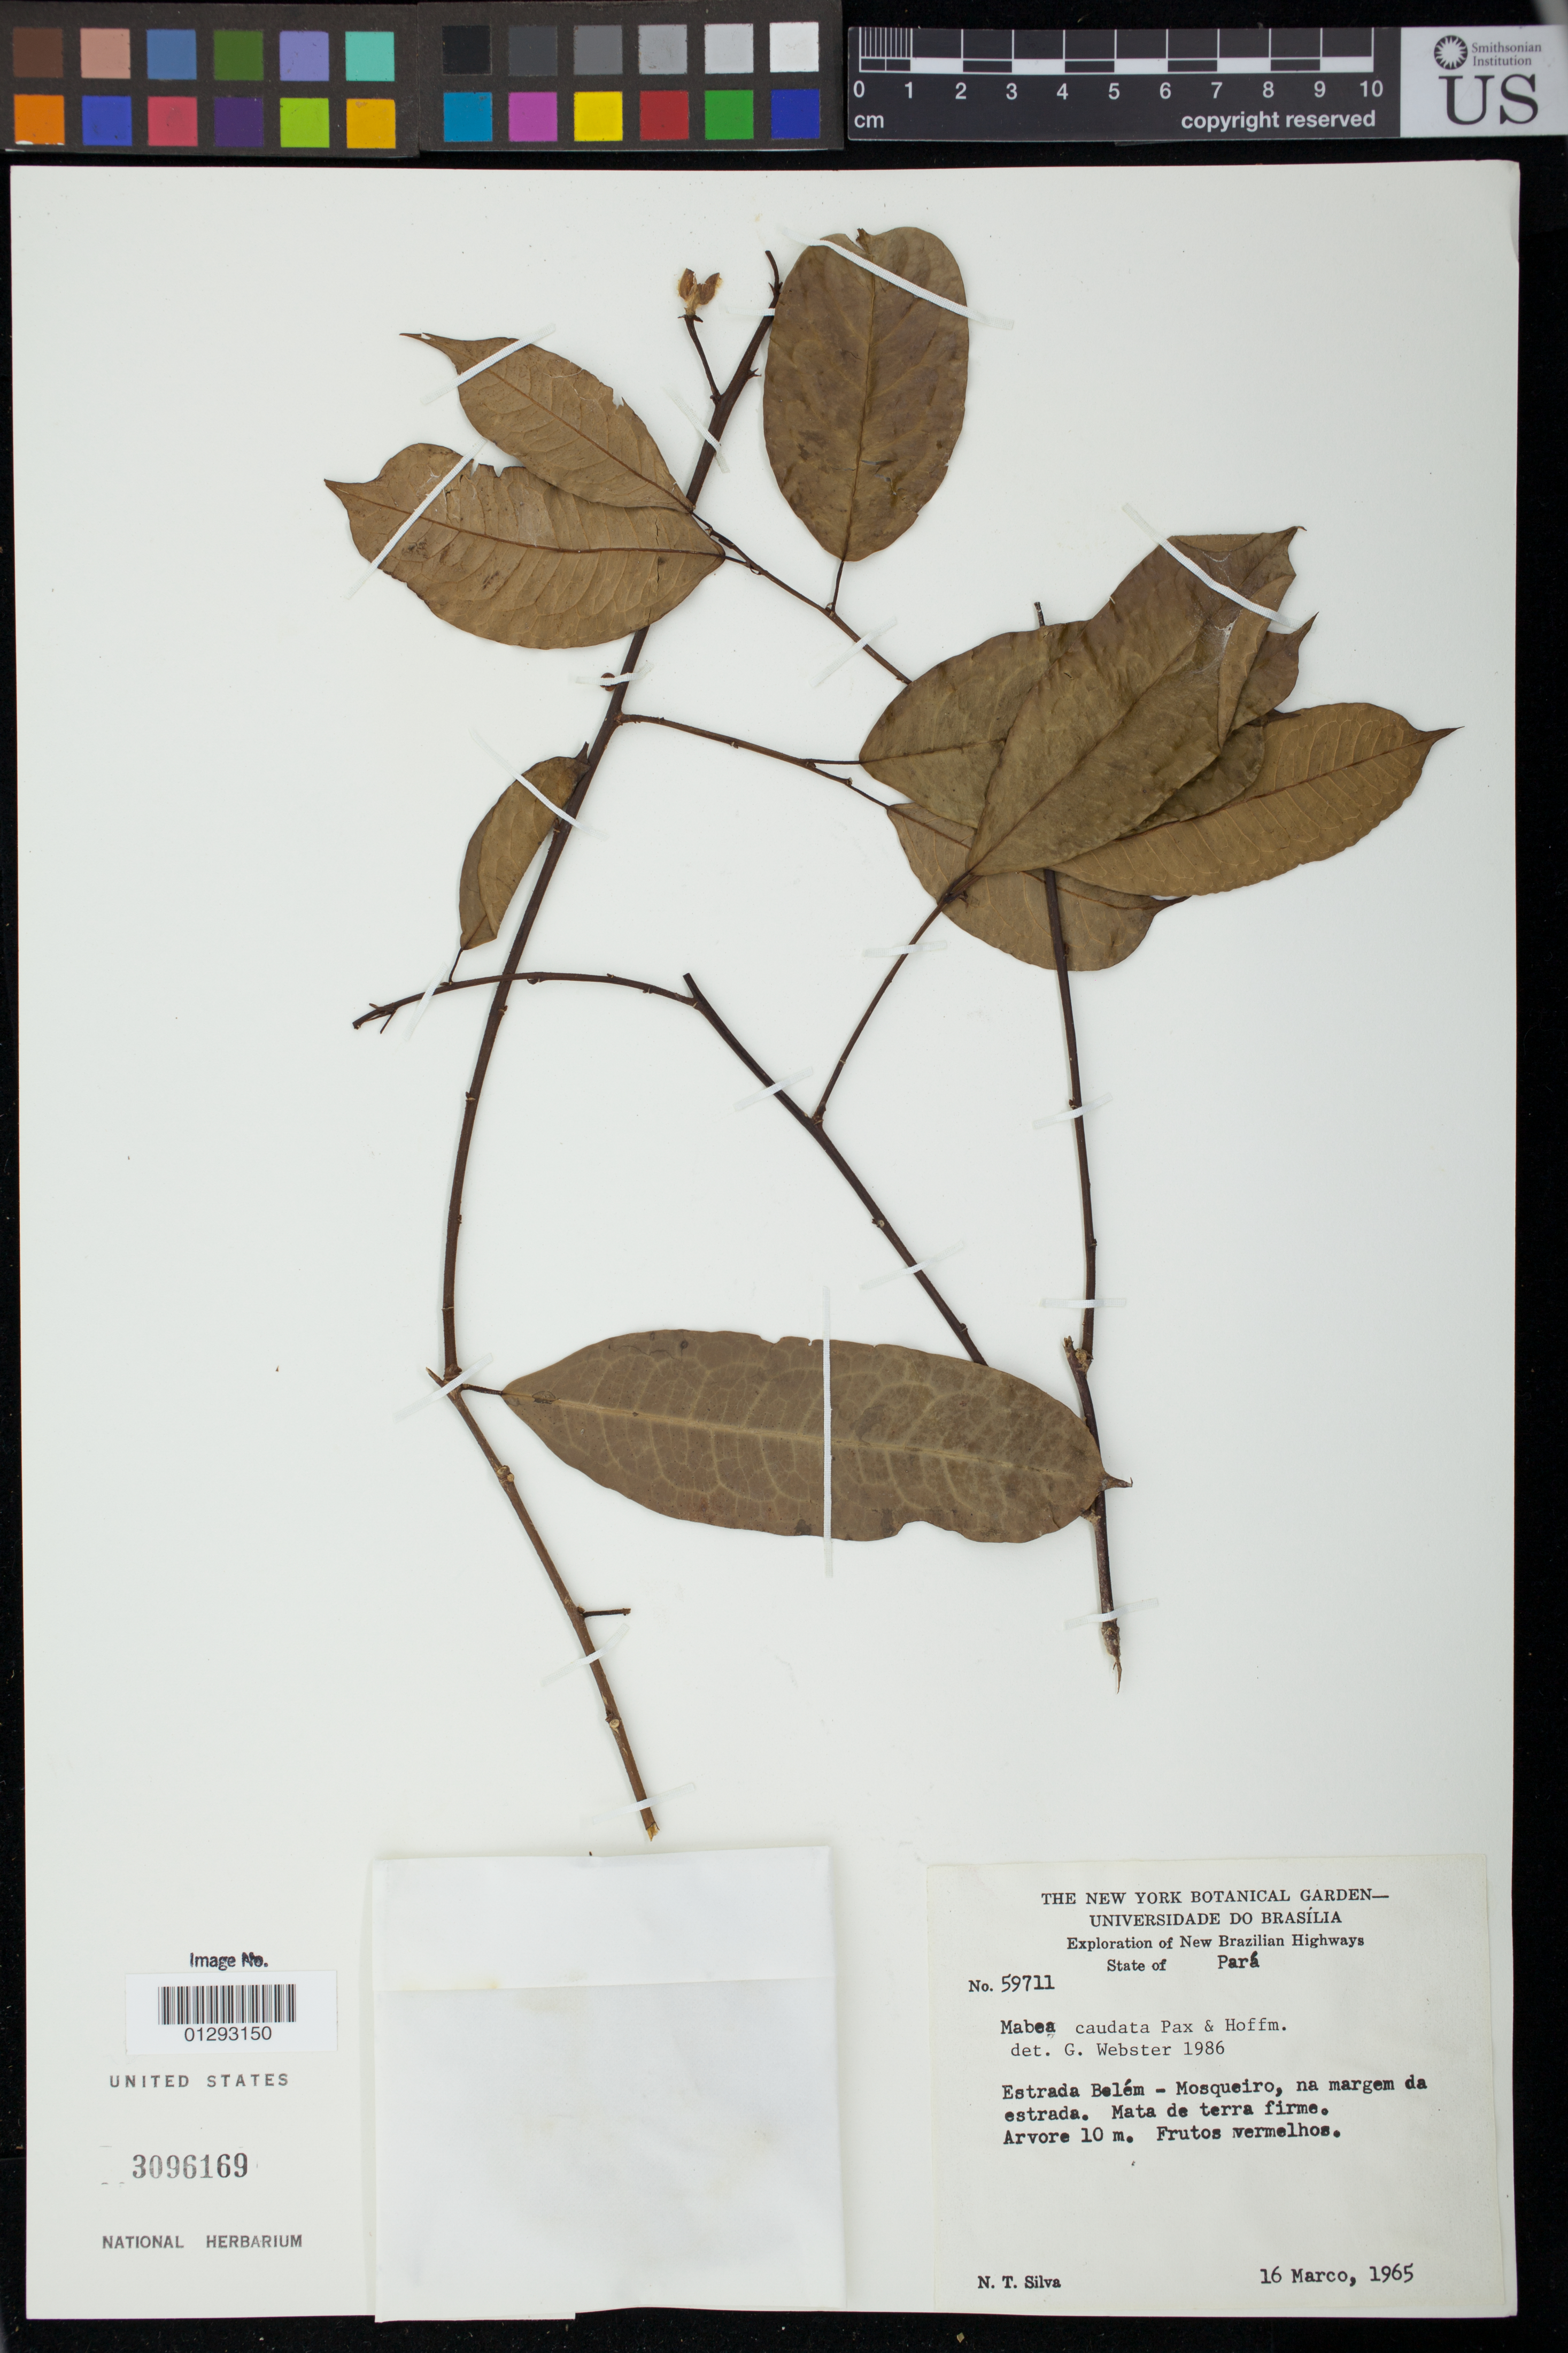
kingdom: Plantae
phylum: Tracheophyta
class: Magnoliopsida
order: Malpighiales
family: Euphorbiaceae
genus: Mabea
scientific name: Mabea caudata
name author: Pax & K. Hoffm.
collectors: N. T. Silva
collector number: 59711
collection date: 1965-03-16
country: Brazil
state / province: Para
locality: Estrada Belem - Mosqueiro.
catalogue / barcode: US 3096169